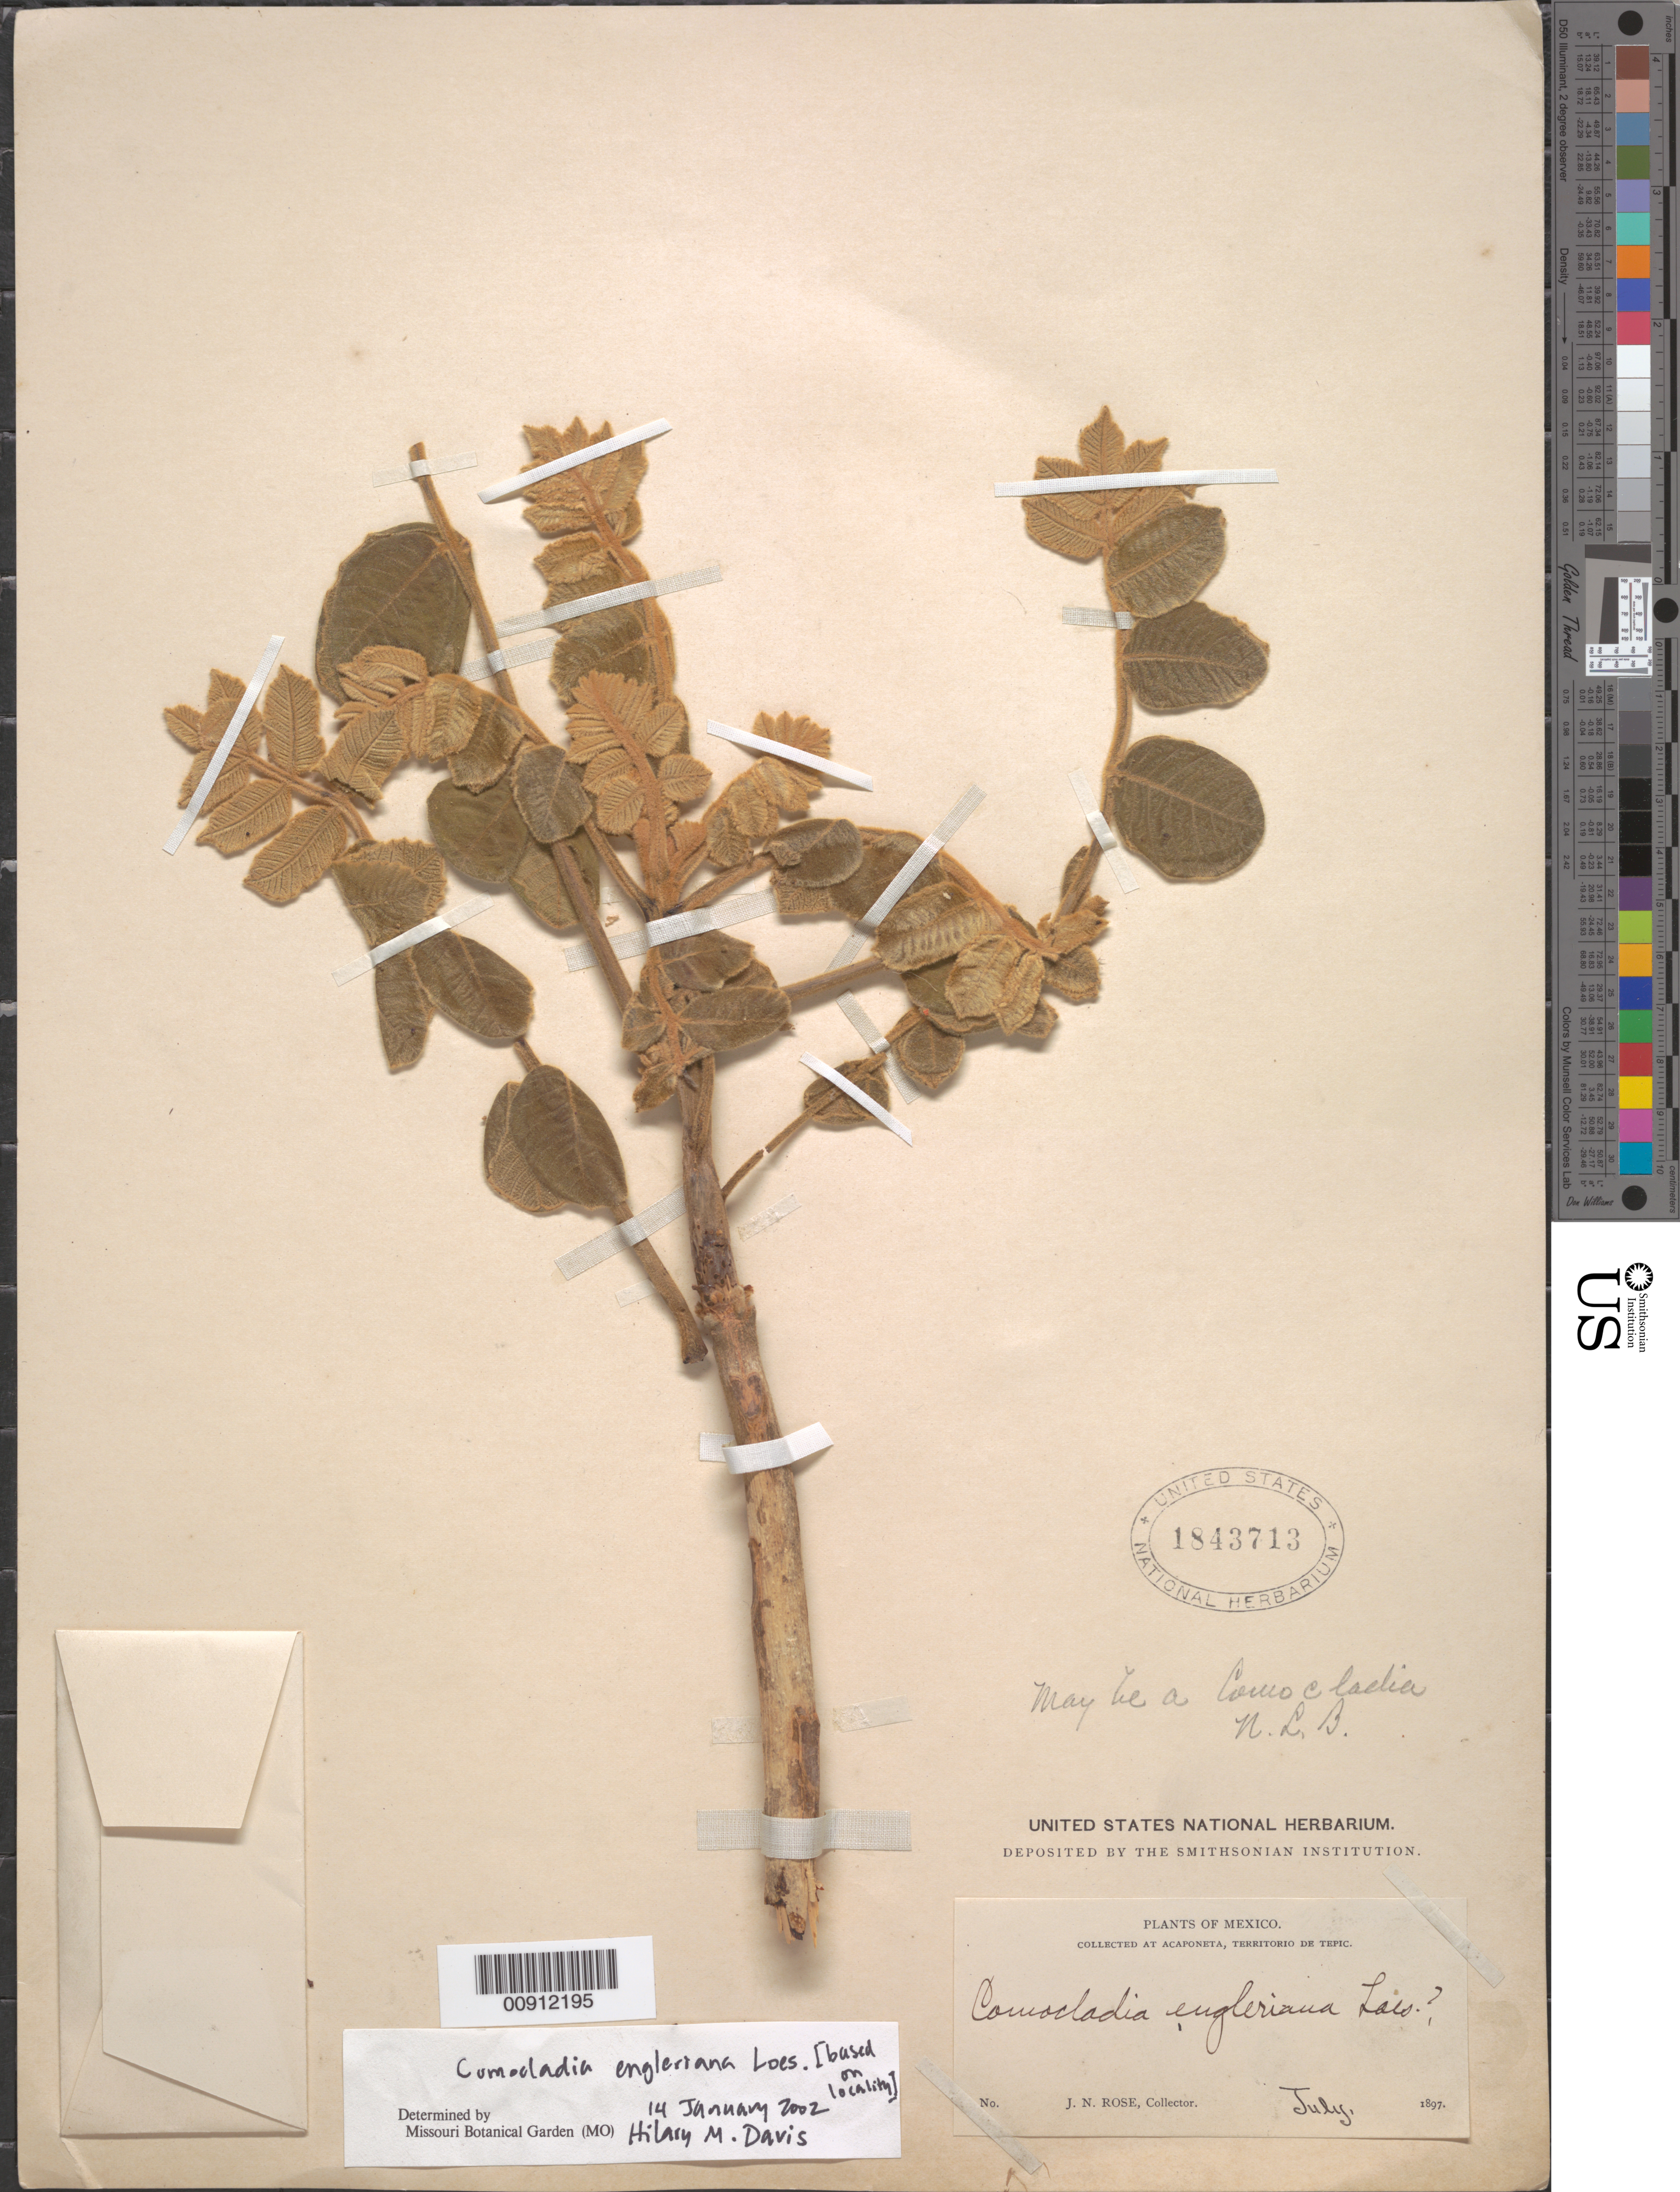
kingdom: Plantae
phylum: Tracheophyta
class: Magnoliopsida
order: Sapindales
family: Anacardiaceae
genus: Comocladia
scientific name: Comocladia mollissima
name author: Kunth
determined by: Mitchell, John D.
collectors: J. N. Rose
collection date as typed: Jul 1897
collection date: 1897-07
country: Mexico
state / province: Nayarit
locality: Acaponeta, Territorio de Tepic.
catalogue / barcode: US 1843713